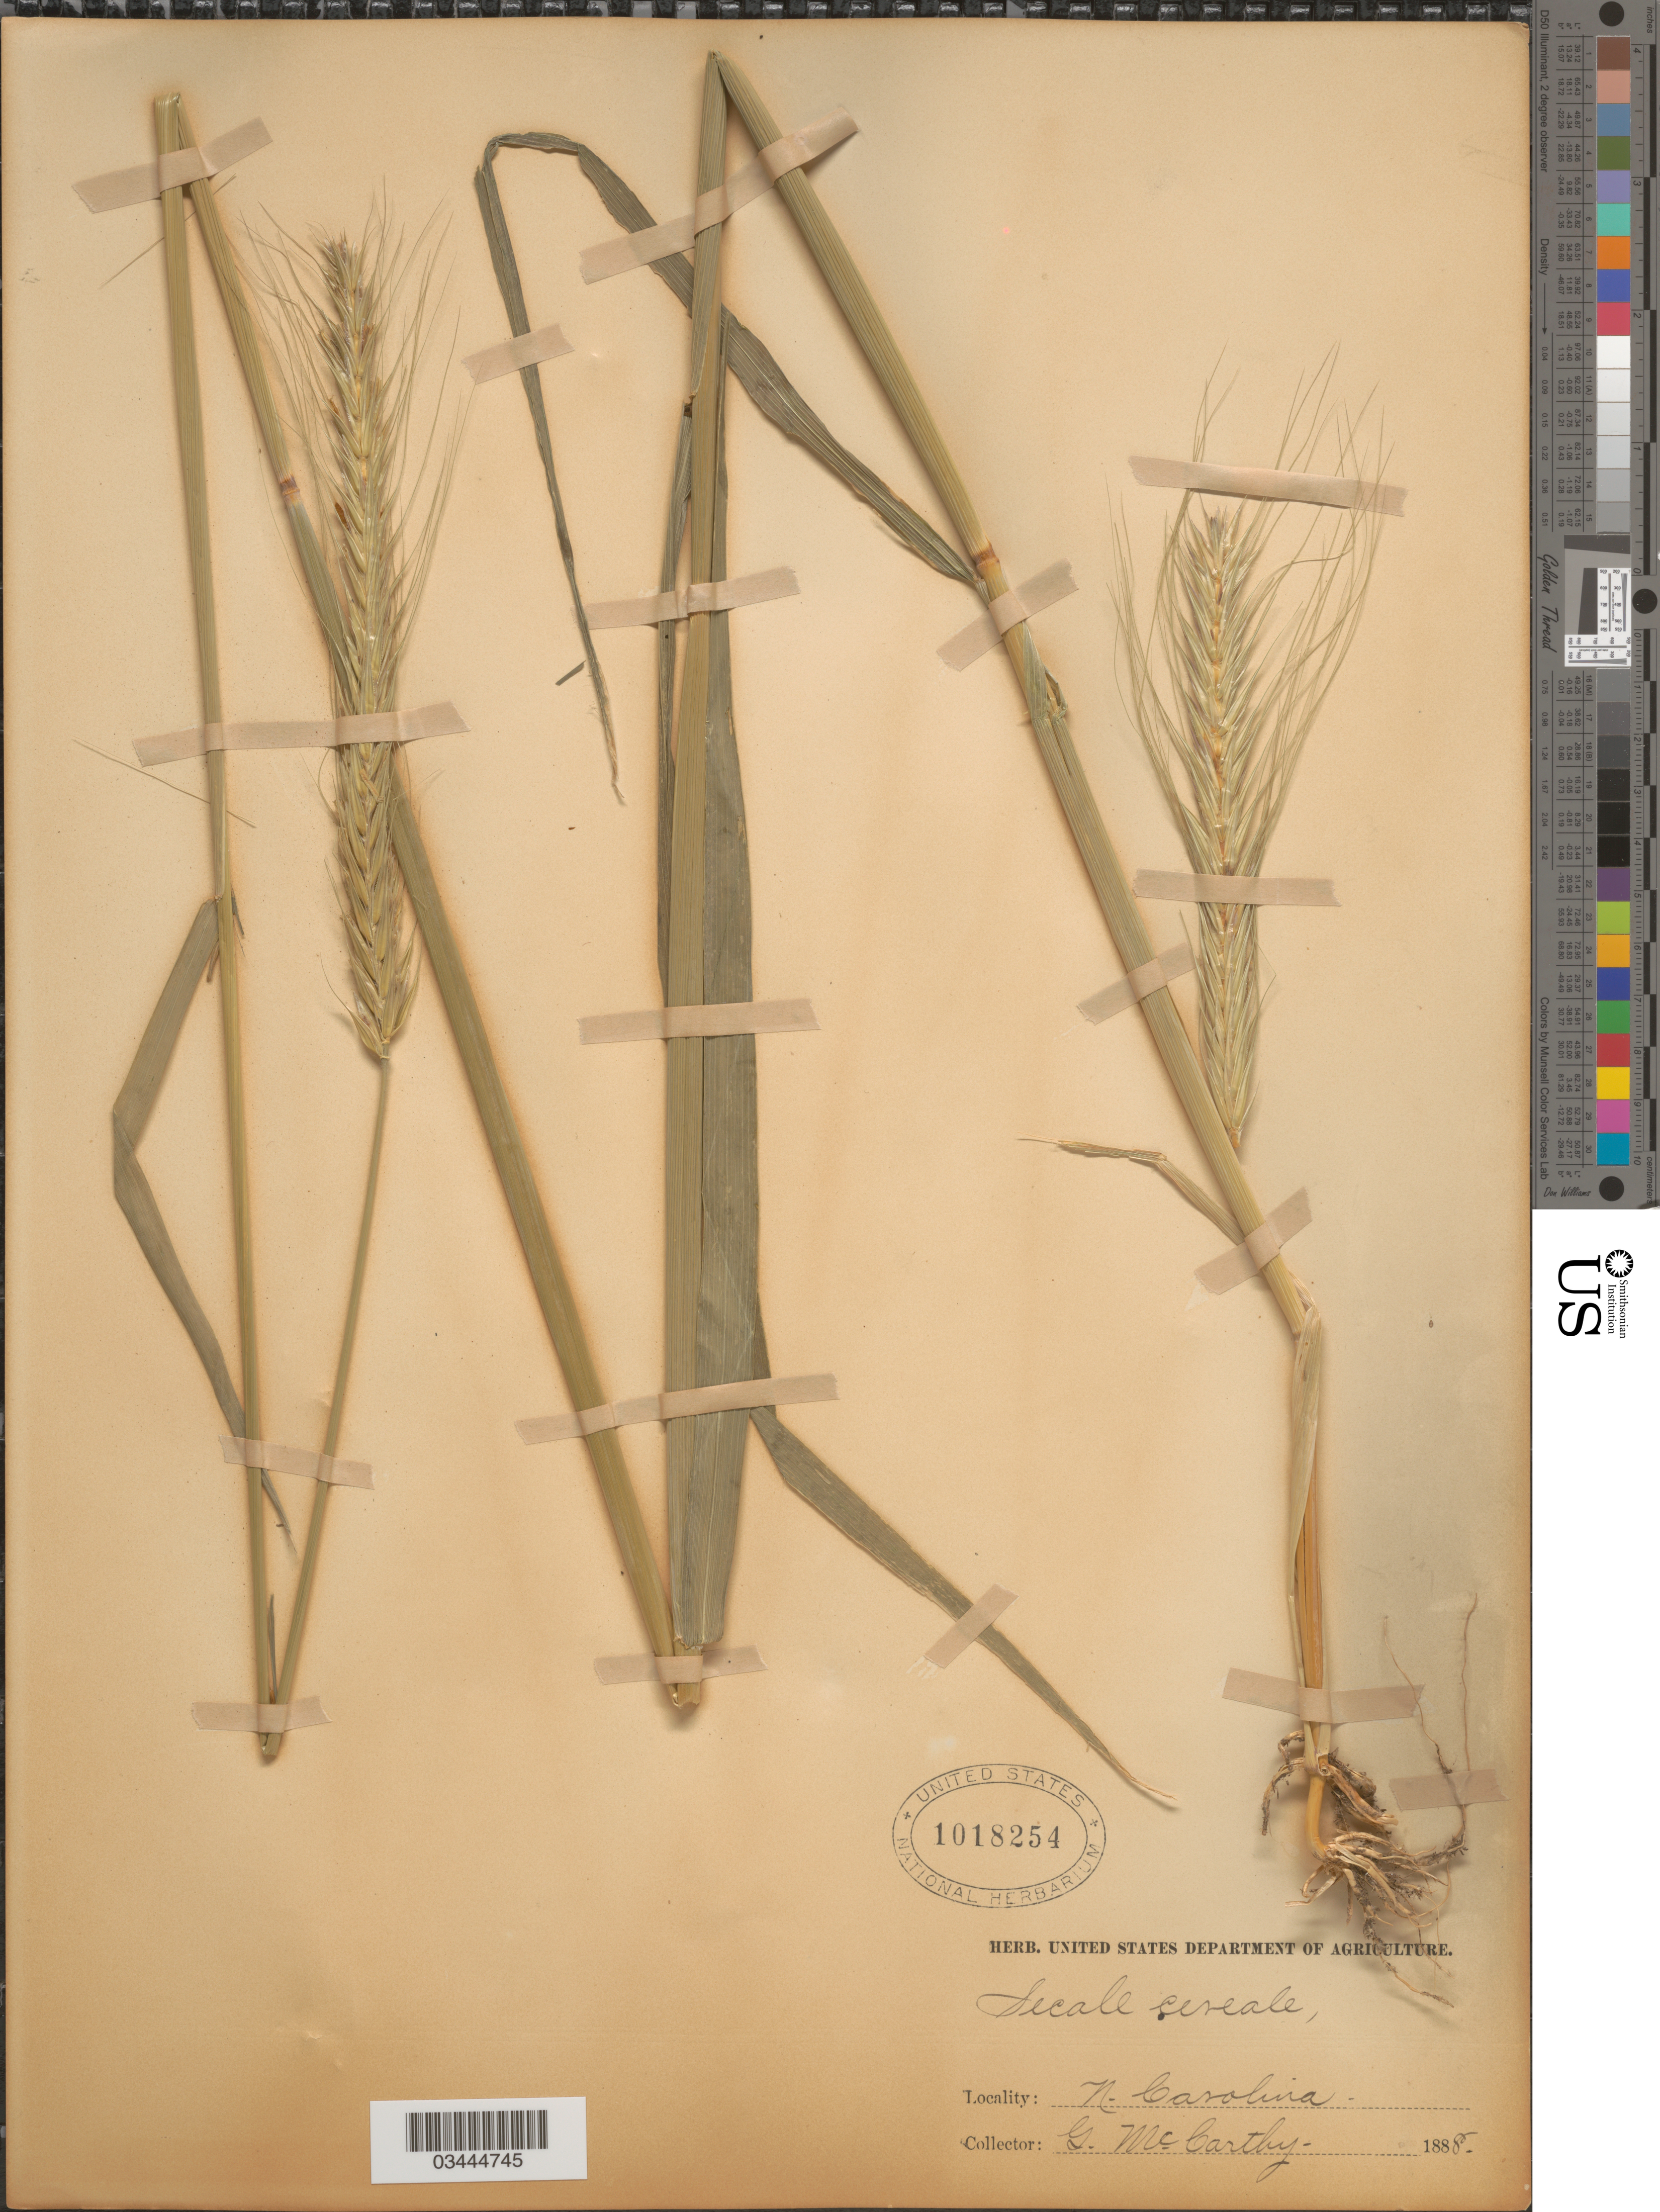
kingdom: Plantae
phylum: Tracheophyta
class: Liliopsida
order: Poales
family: Poaceae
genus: Secale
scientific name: Secale cereale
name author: L.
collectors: G. McCarthy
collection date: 1888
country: United States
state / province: North Carolina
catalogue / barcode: US 1018254